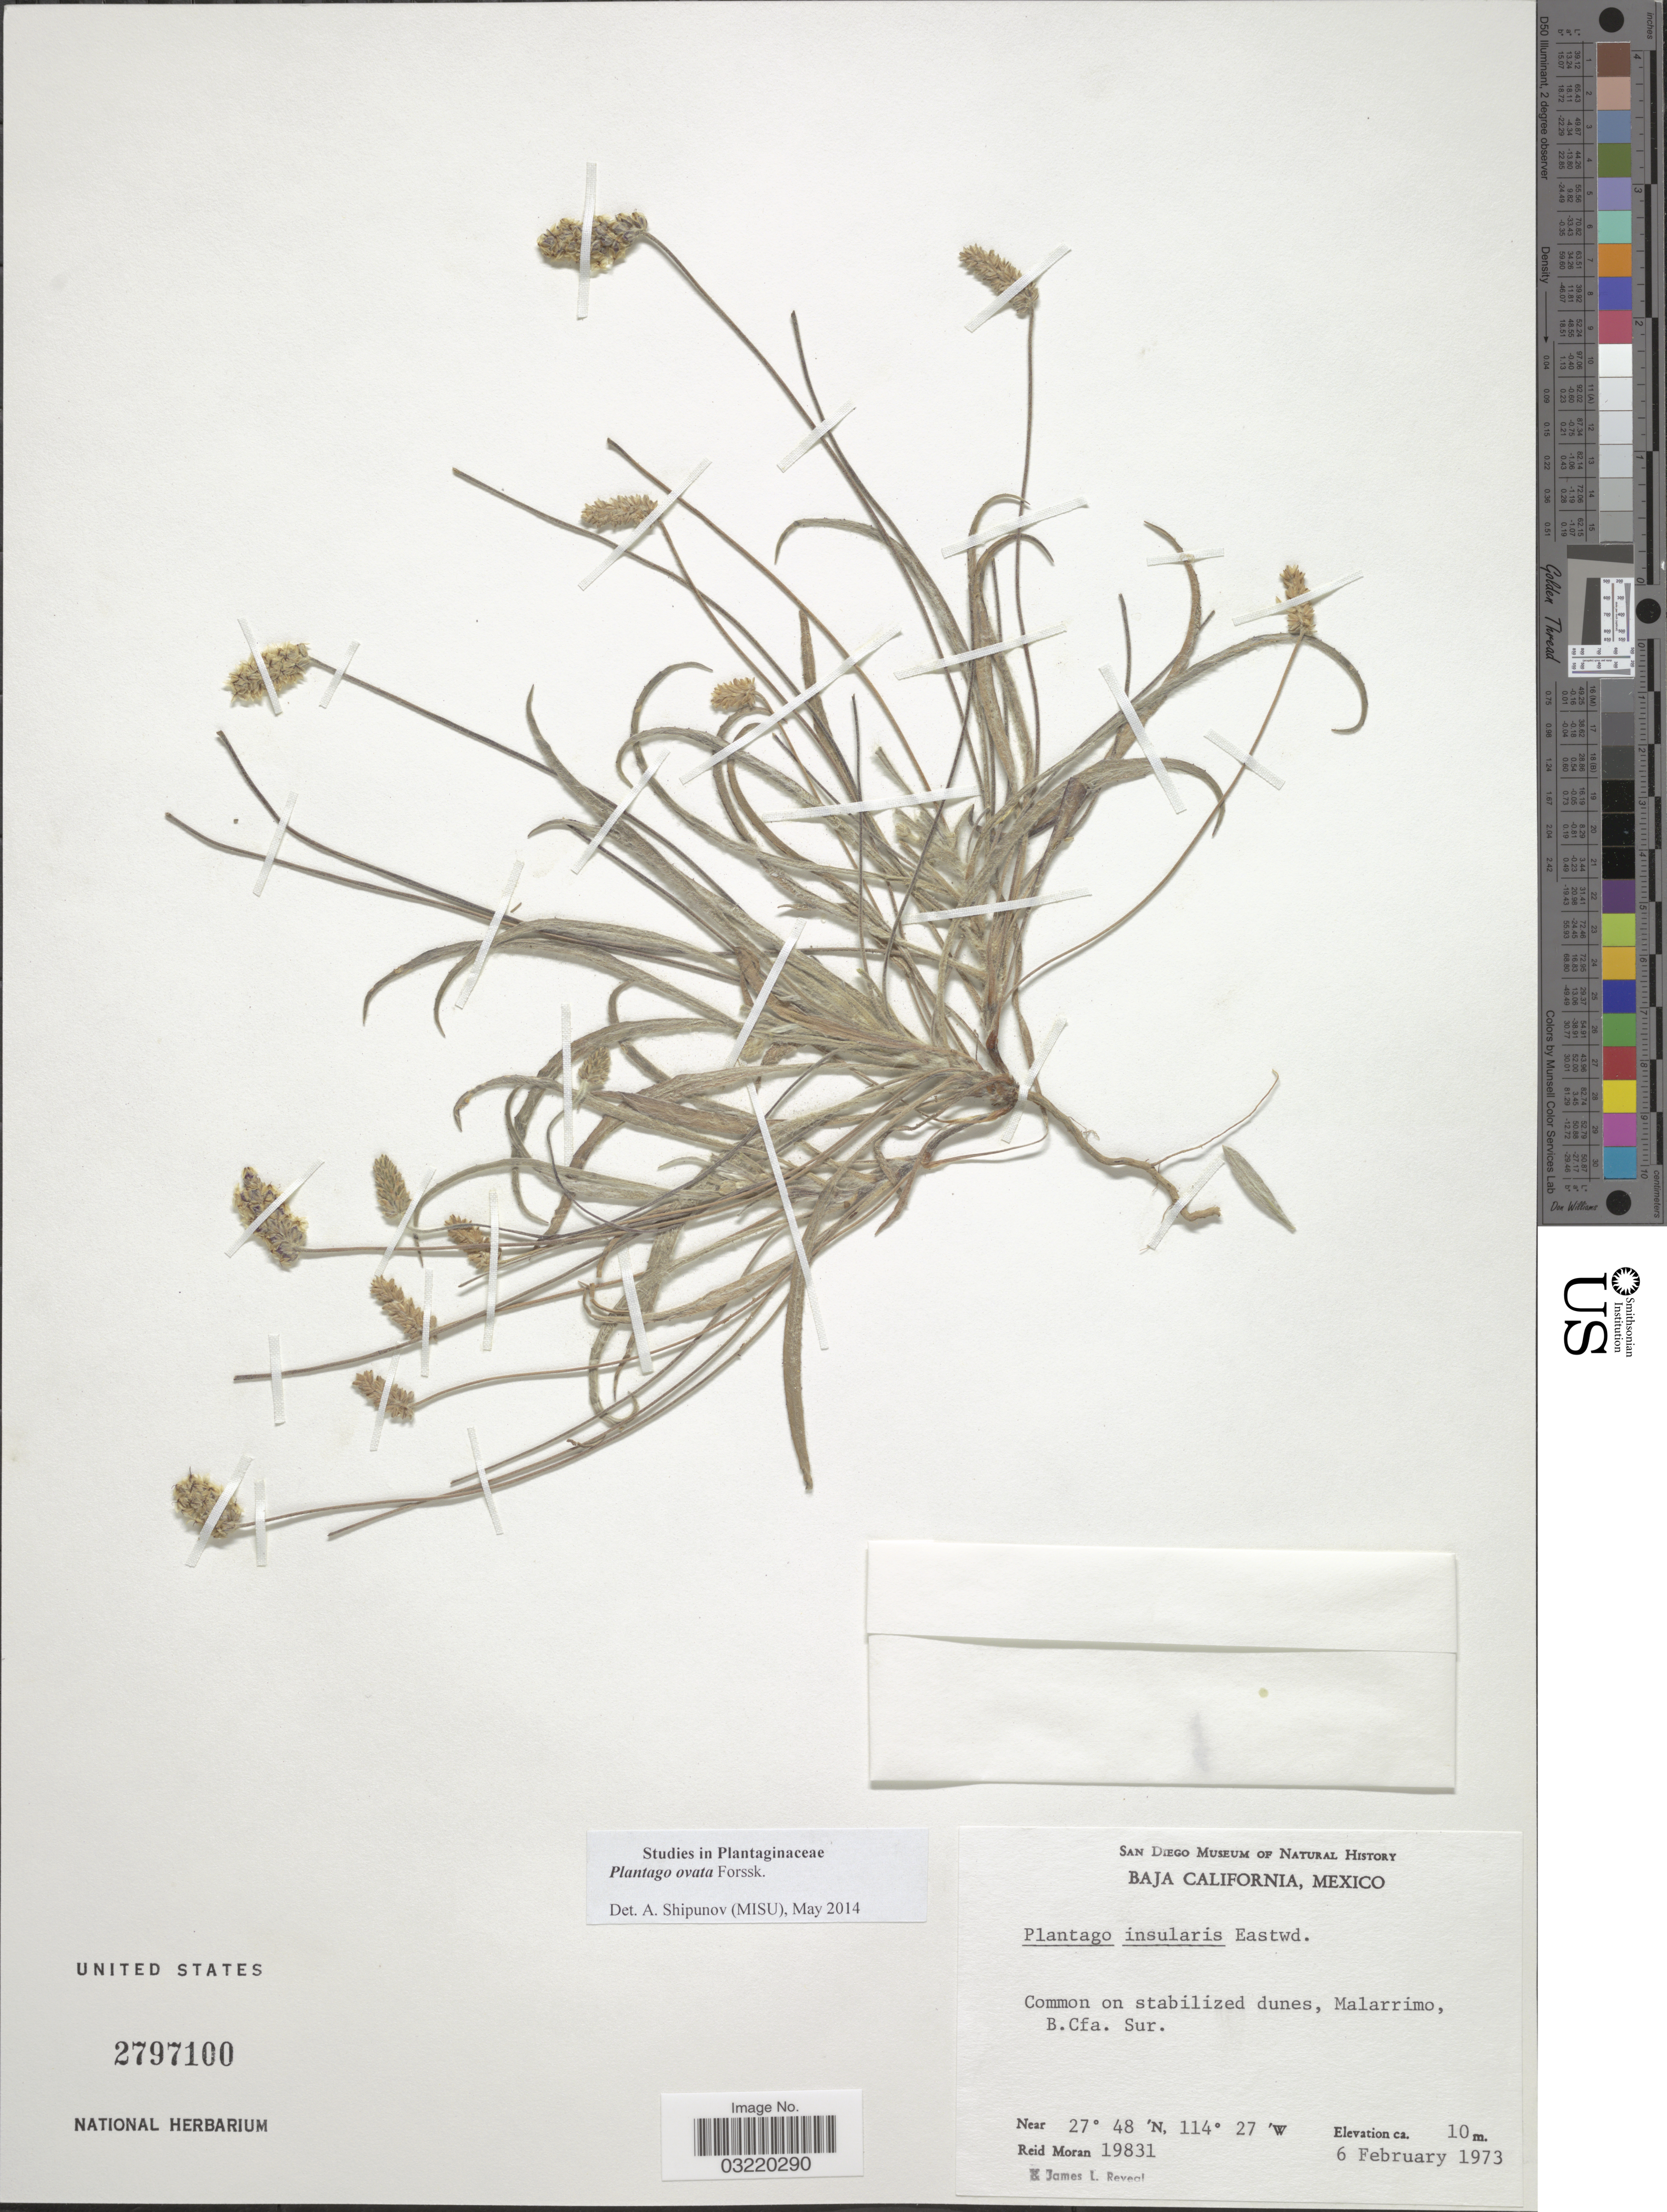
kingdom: Plantae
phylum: Tracheophyta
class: Magnoliopsida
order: Lamiales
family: Plantaginaceae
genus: Plantago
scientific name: Plantago ovata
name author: Forssk.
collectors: R. Moran & J. L. Reveal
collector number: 19831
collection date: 1973-02-06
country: Mexico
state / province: Baja California Sur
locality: Baja California. Malarrimo, B. Cfa. Sur.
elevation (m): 10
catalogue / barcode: US 2797100